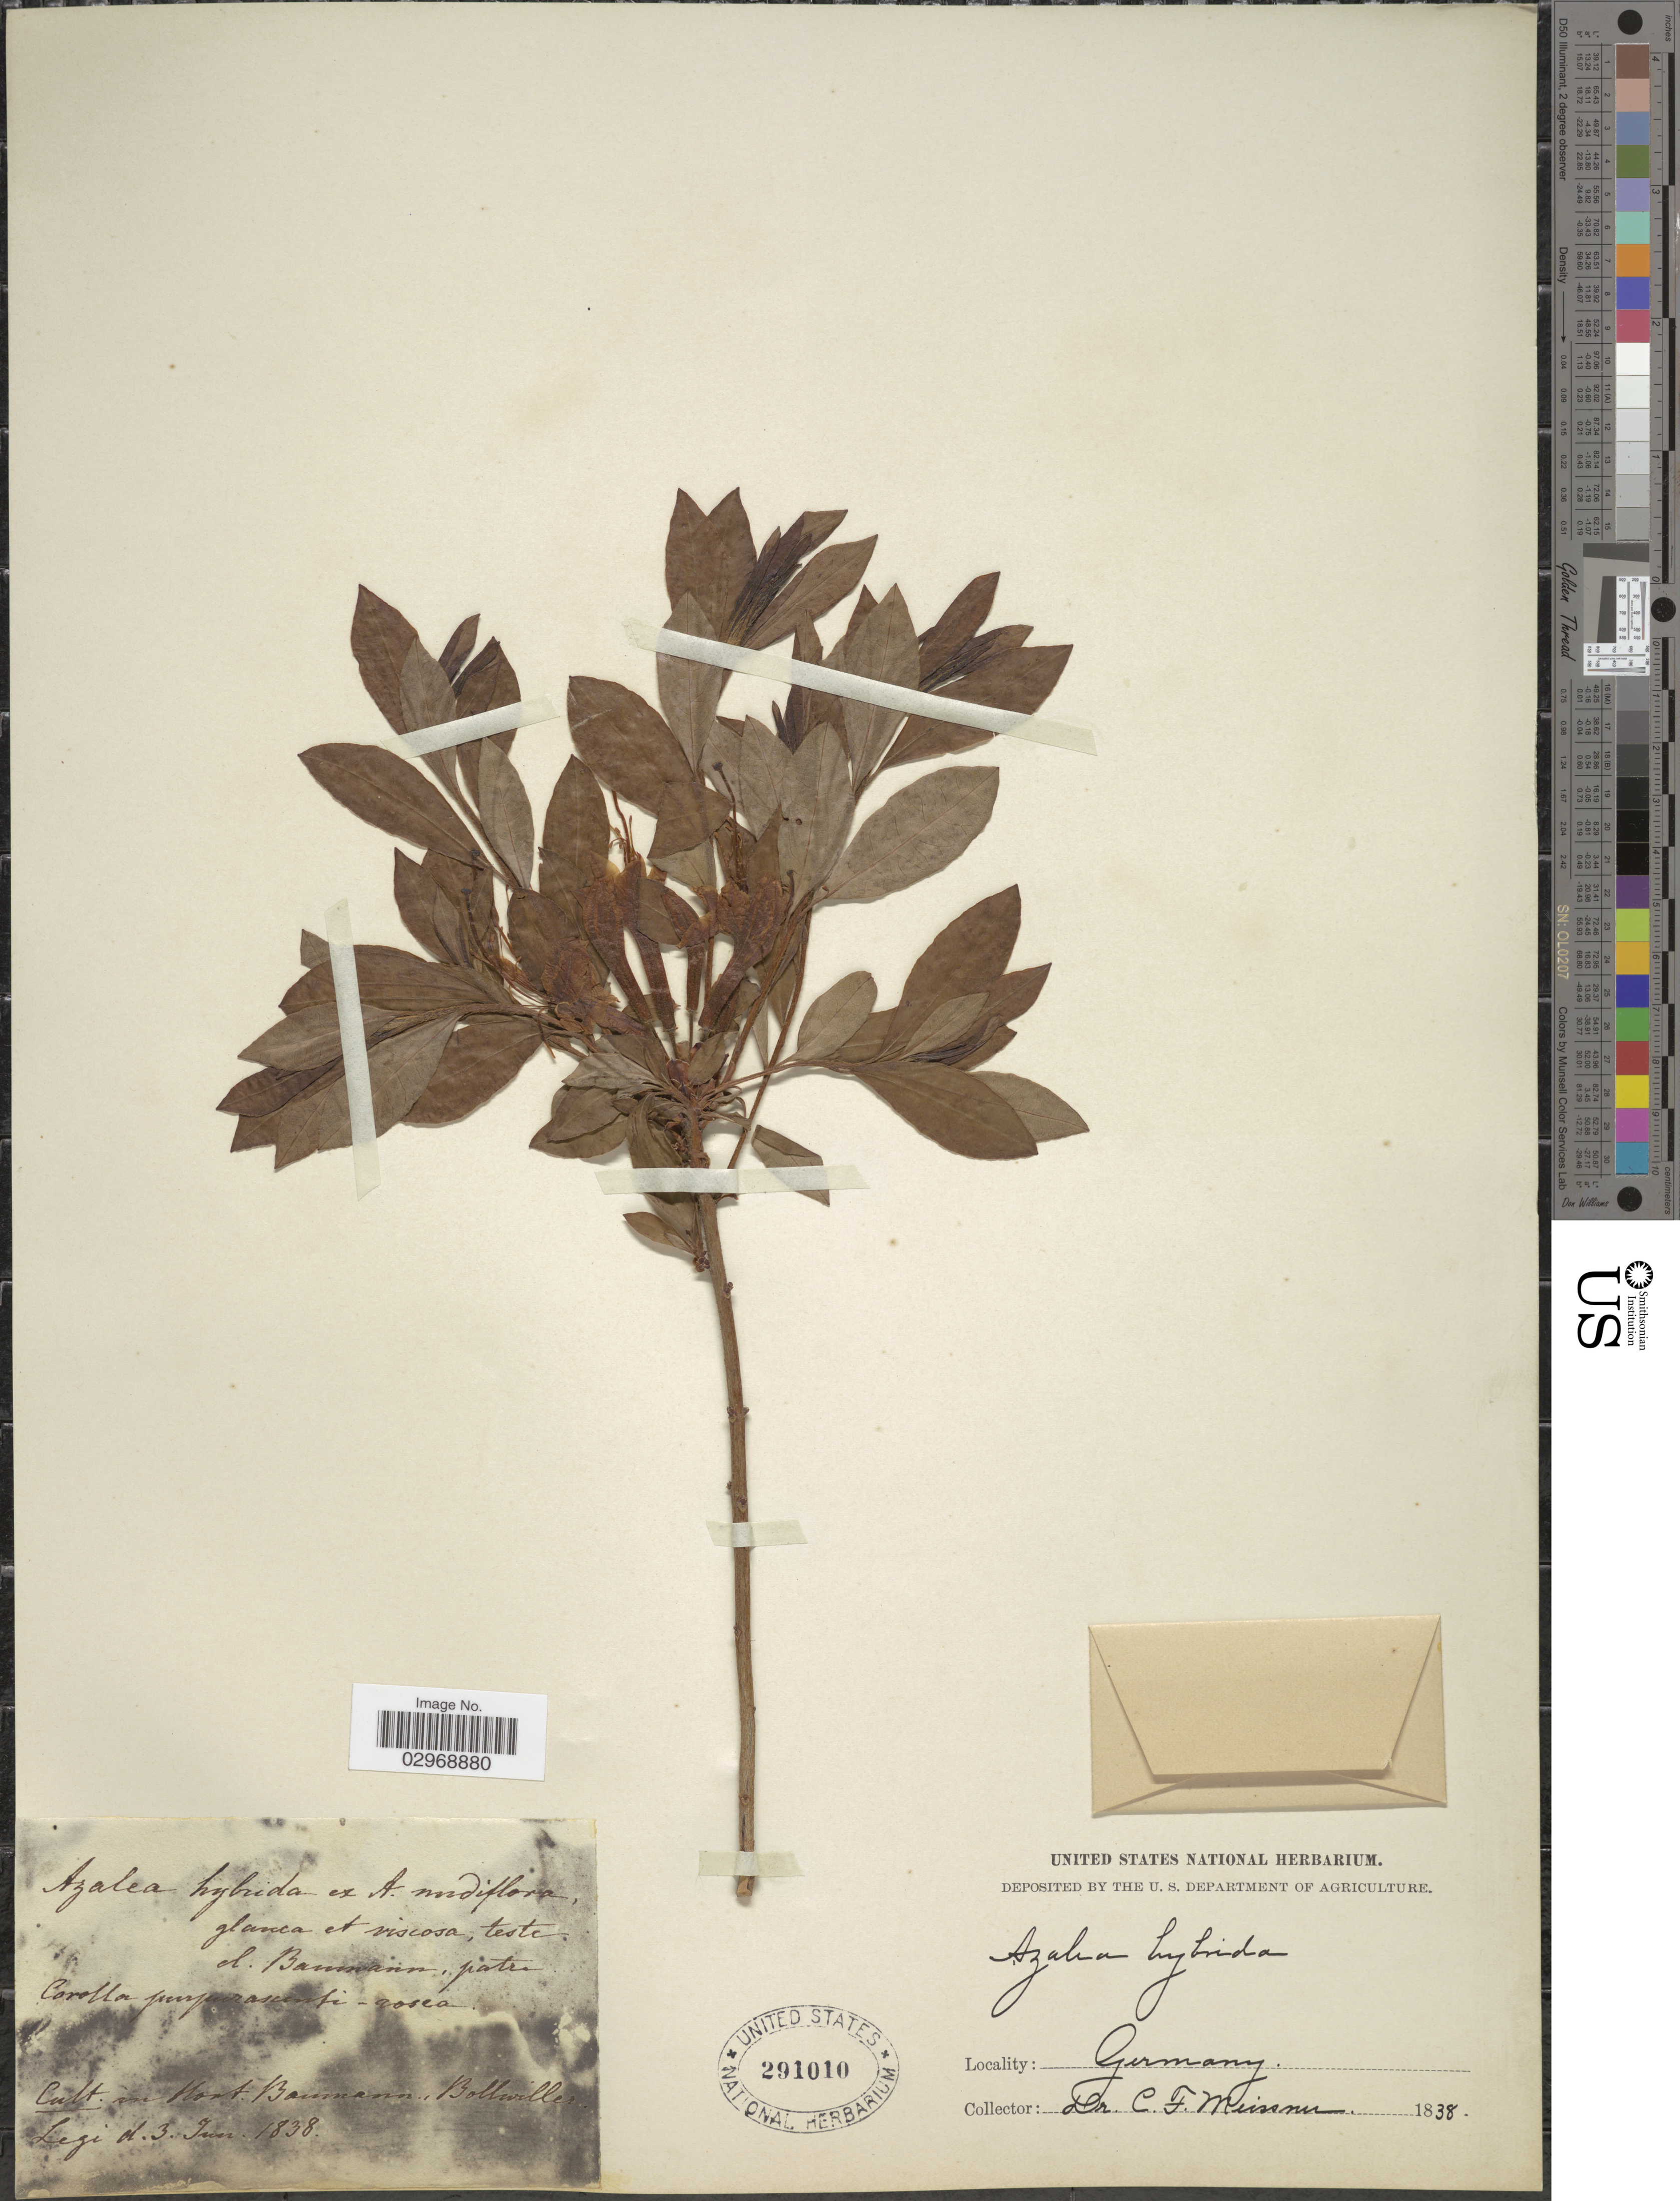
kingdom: Plantae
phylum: Tracheophyta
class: Magnoliopsida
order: Ericales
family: Ericaceae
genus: Rhododendron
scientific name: Rhododendron x hybridum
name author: Ker Gawl.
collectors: C. D. F. Meisner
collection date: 1838-06-03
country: Germany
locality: Baumann, Bollwiller.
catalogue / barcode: US 291010